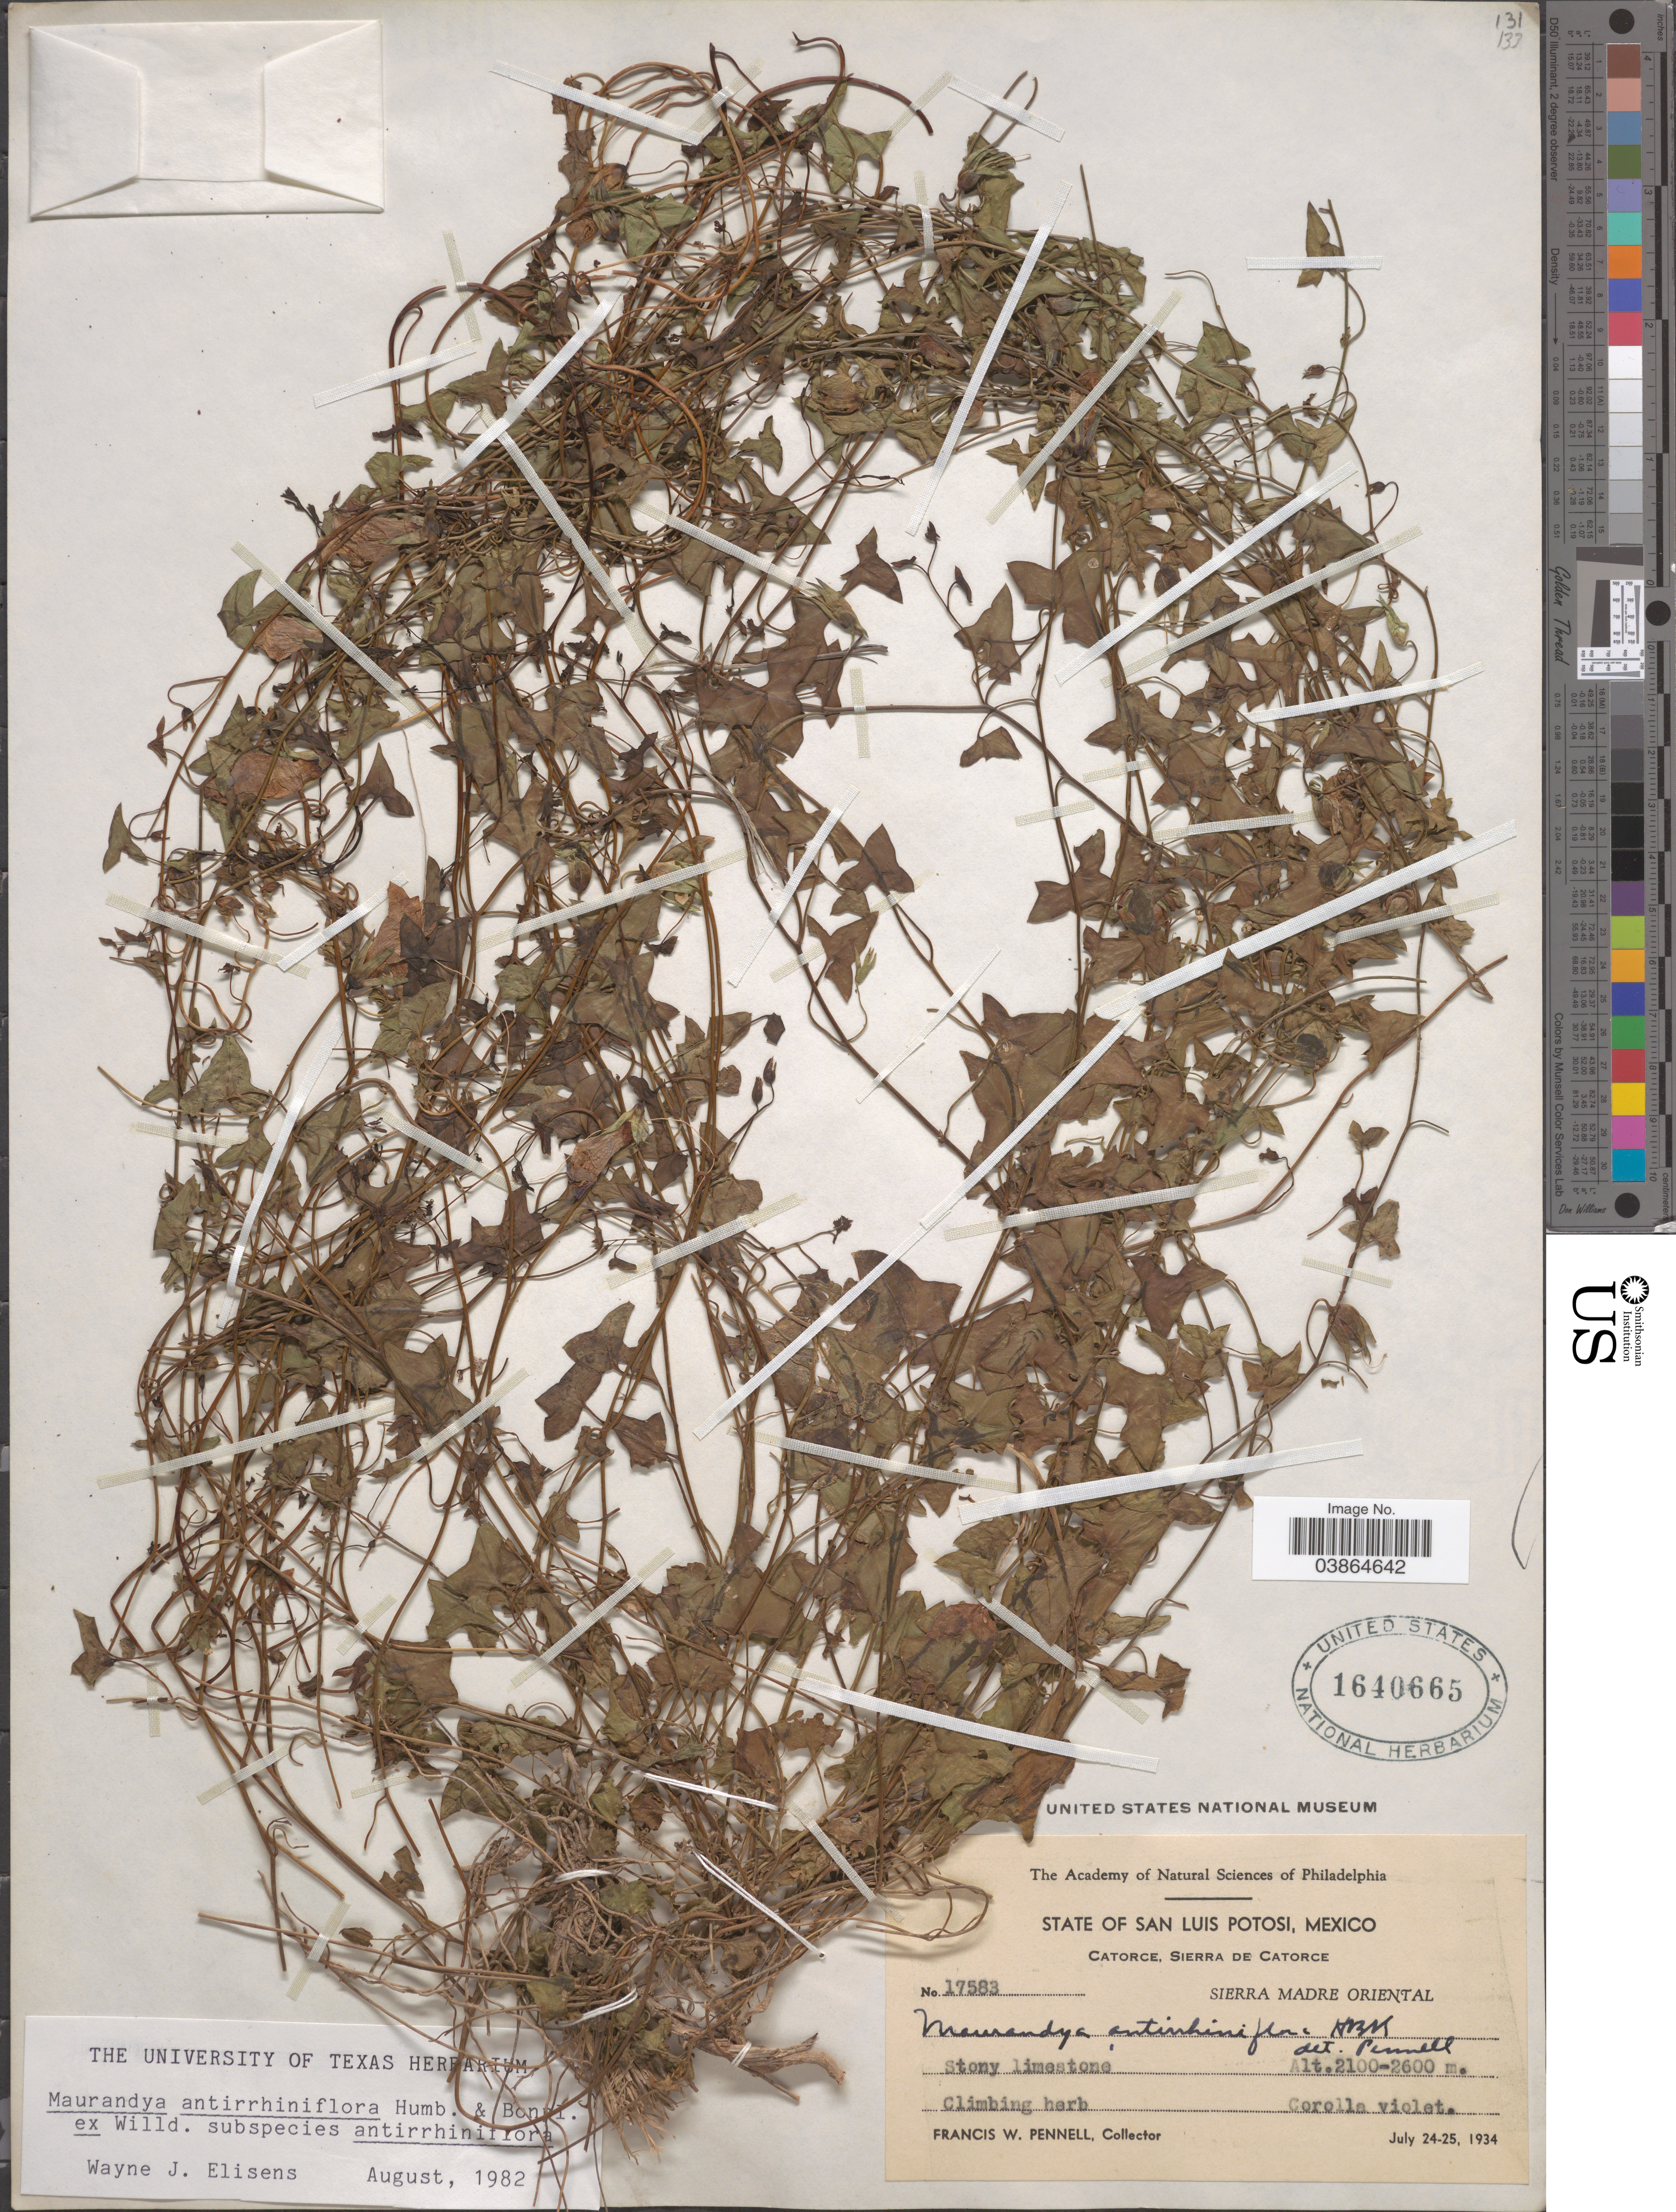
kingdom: Plantae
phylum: Tracheophyta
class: Magnoliopsida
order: Lamiales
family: Plantaginaceae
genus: Maurandya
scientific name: Maurandya antirrhiniflora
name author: Humb. & Bonpl. ex Willd.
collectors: F. W. Pennell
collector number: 17583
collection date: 1934-07-24/1934-07-25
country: Mexico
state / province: San Luis Potosí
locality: Catorce, Sierra de Catorce. Sierra Madre Oriental.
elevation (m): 2100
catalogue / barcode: US 1640665